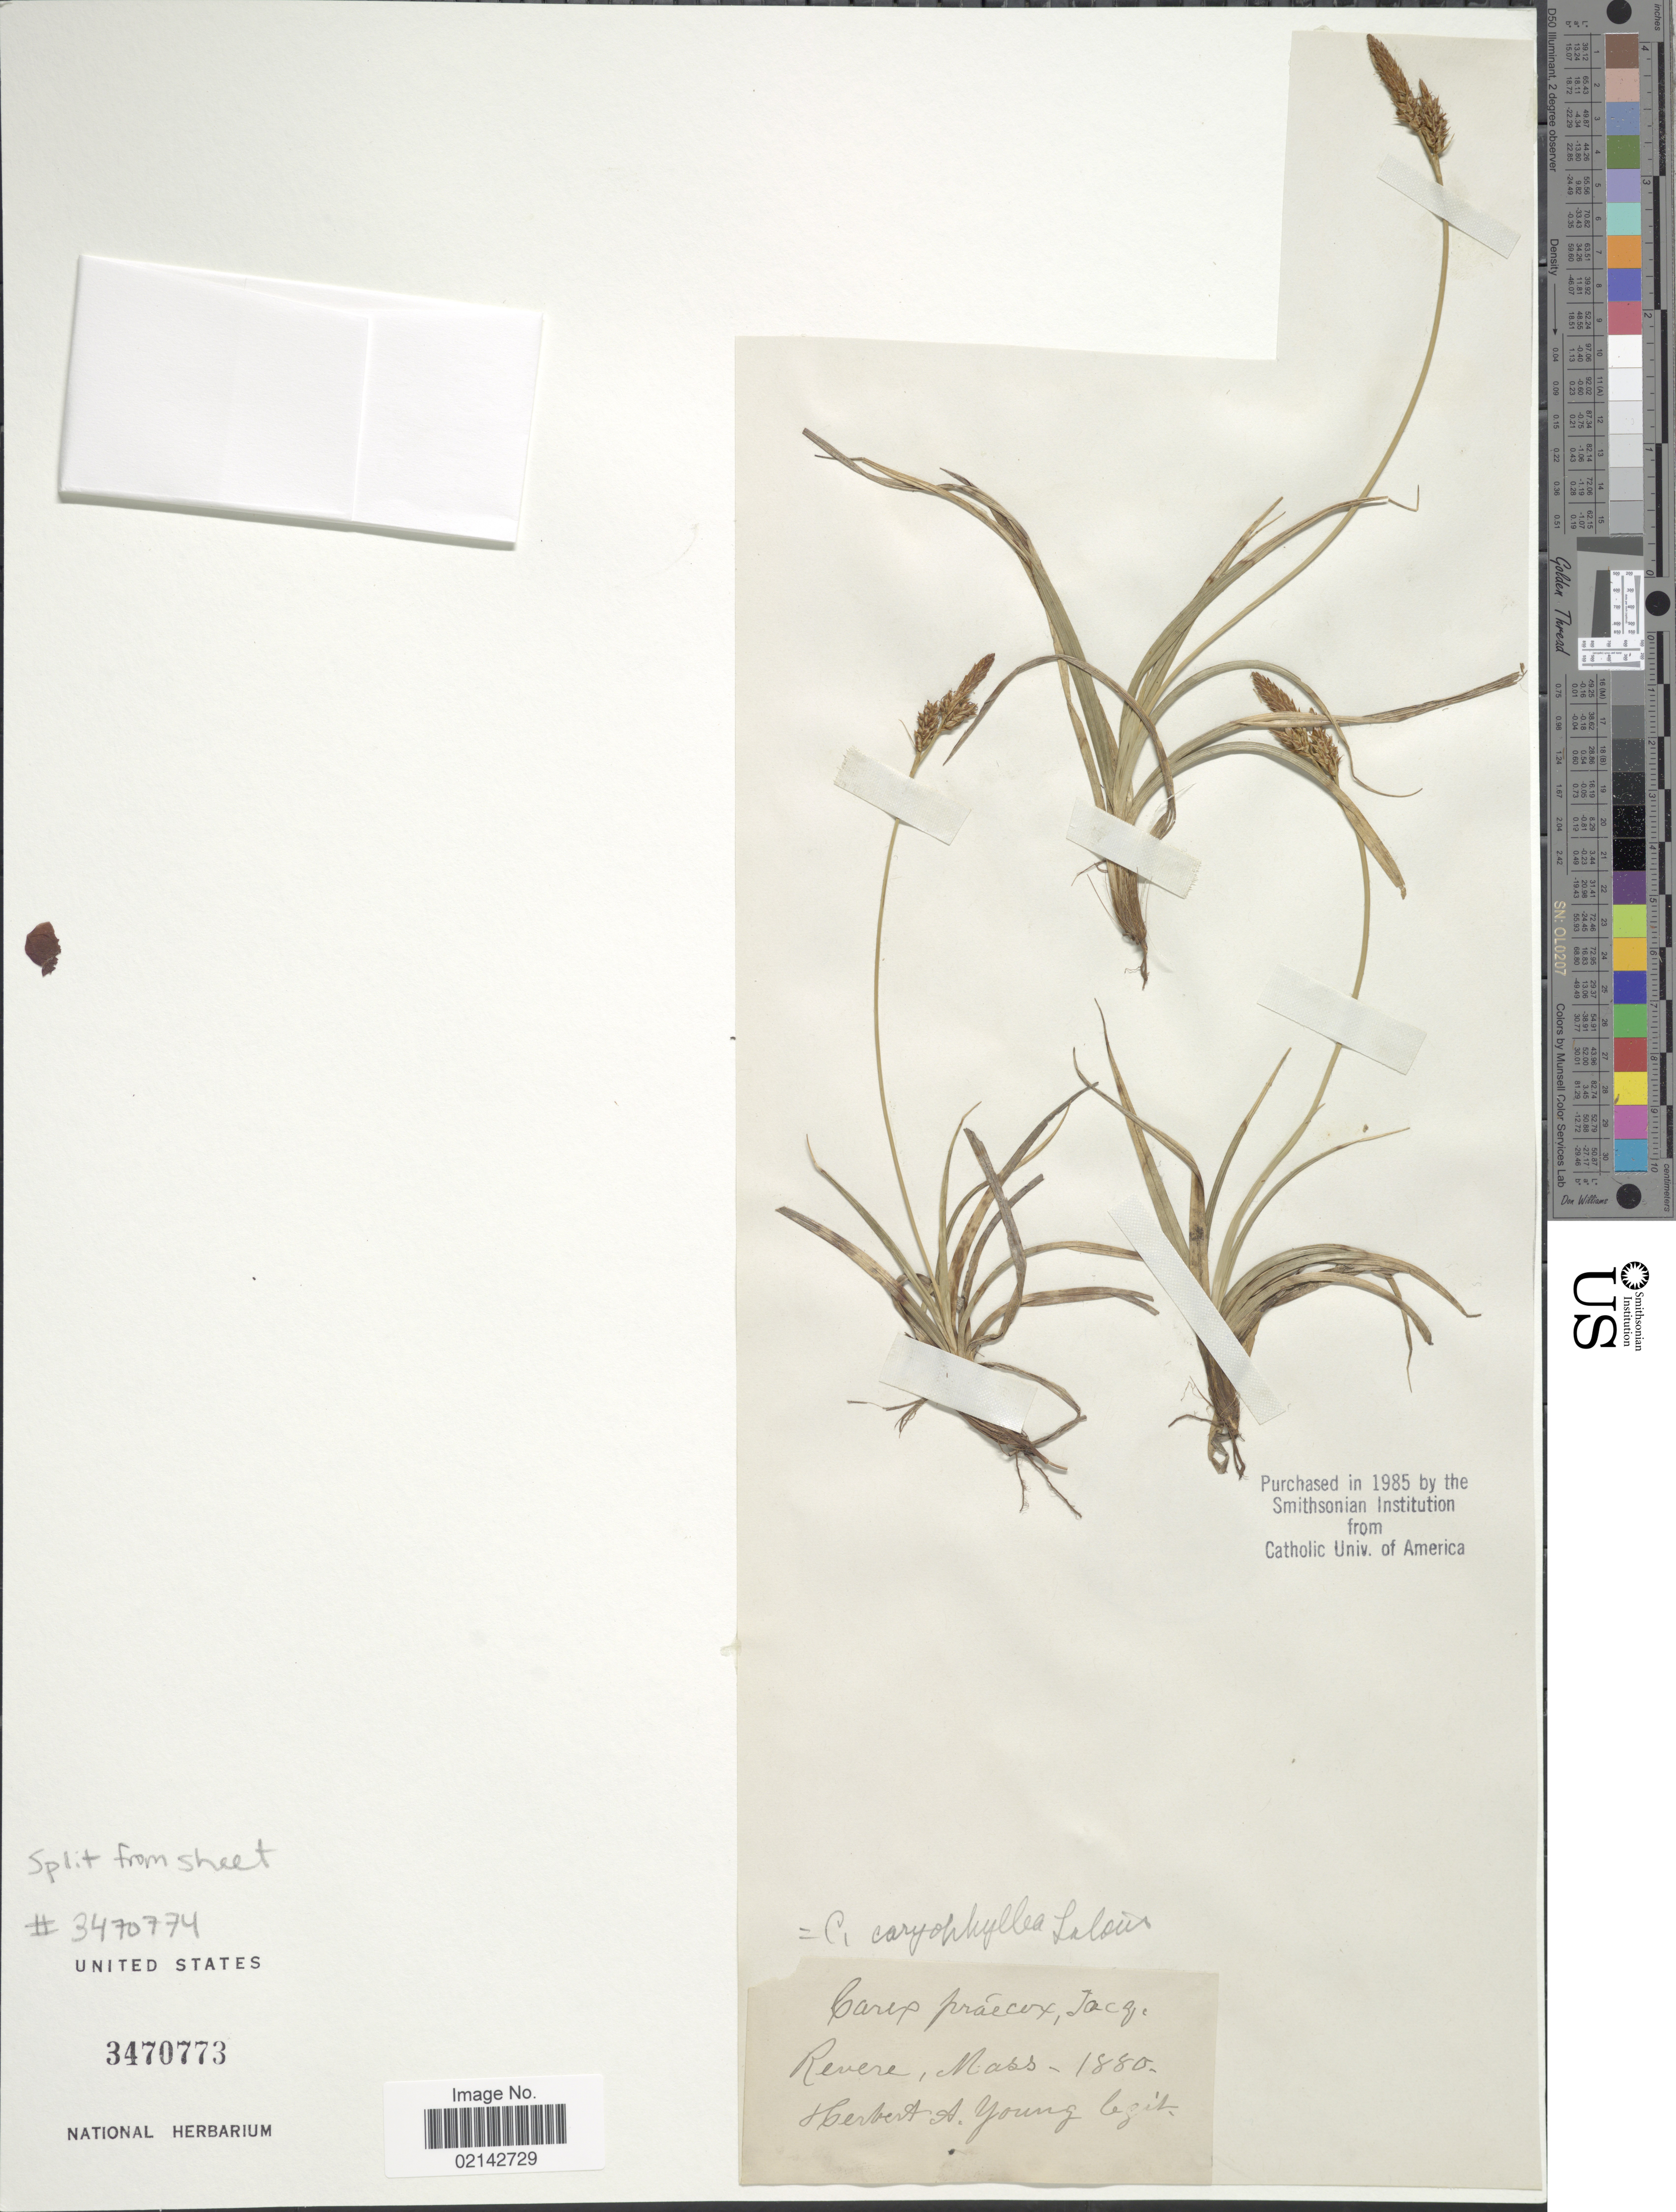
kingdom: Plantae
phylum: Tracheophyta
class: Liliopsida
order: Poales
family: Cyperaceae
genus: Carex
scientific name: Carex caryophyllea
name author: Latourr.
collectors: H. Young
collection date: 1880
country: United States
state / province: Massachusetts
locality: Revere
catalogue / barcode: US 3470773